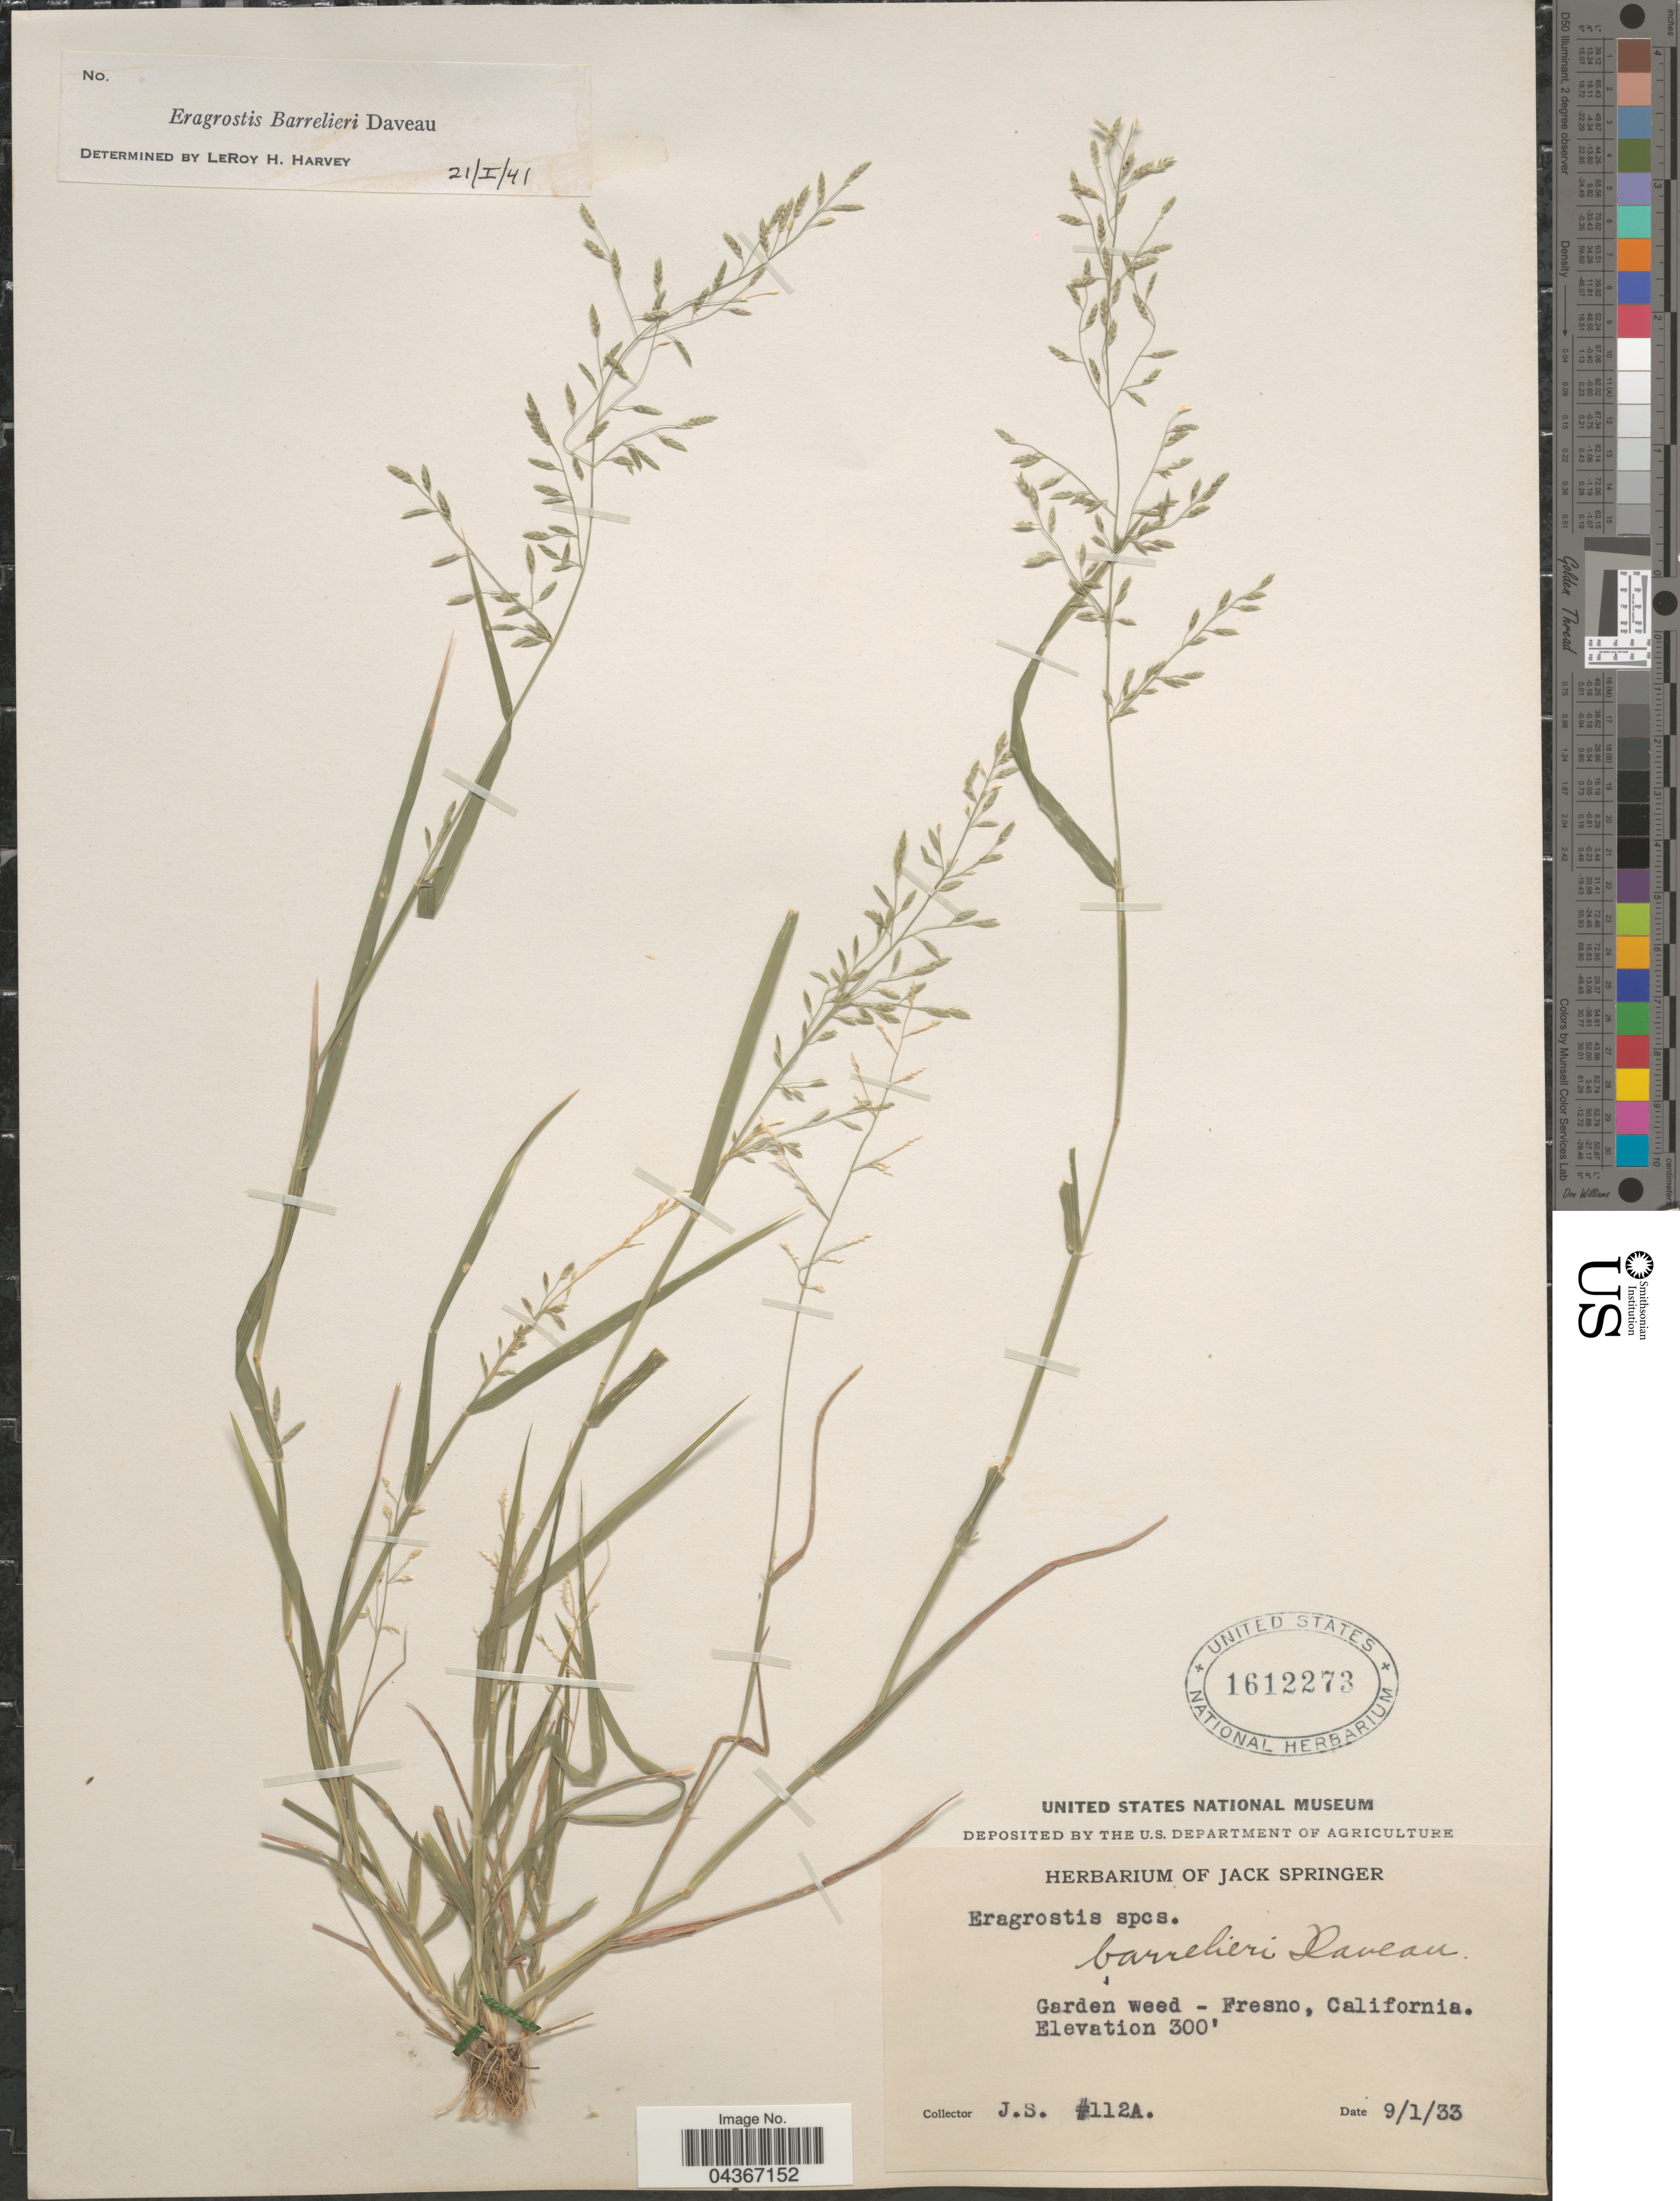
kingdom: Plantae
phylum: Tracheophyta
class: Liliopsida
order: Poales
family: Poaceae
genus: Eragrostis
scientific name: Eragrostis barrelieri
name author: Daveau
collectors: J. Springer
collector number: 112A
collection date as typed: Transcribed d/m/y: 1/9/33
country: United States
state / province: California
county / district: Fresno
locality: Fresno.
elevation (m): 91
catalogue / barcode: US 1612273